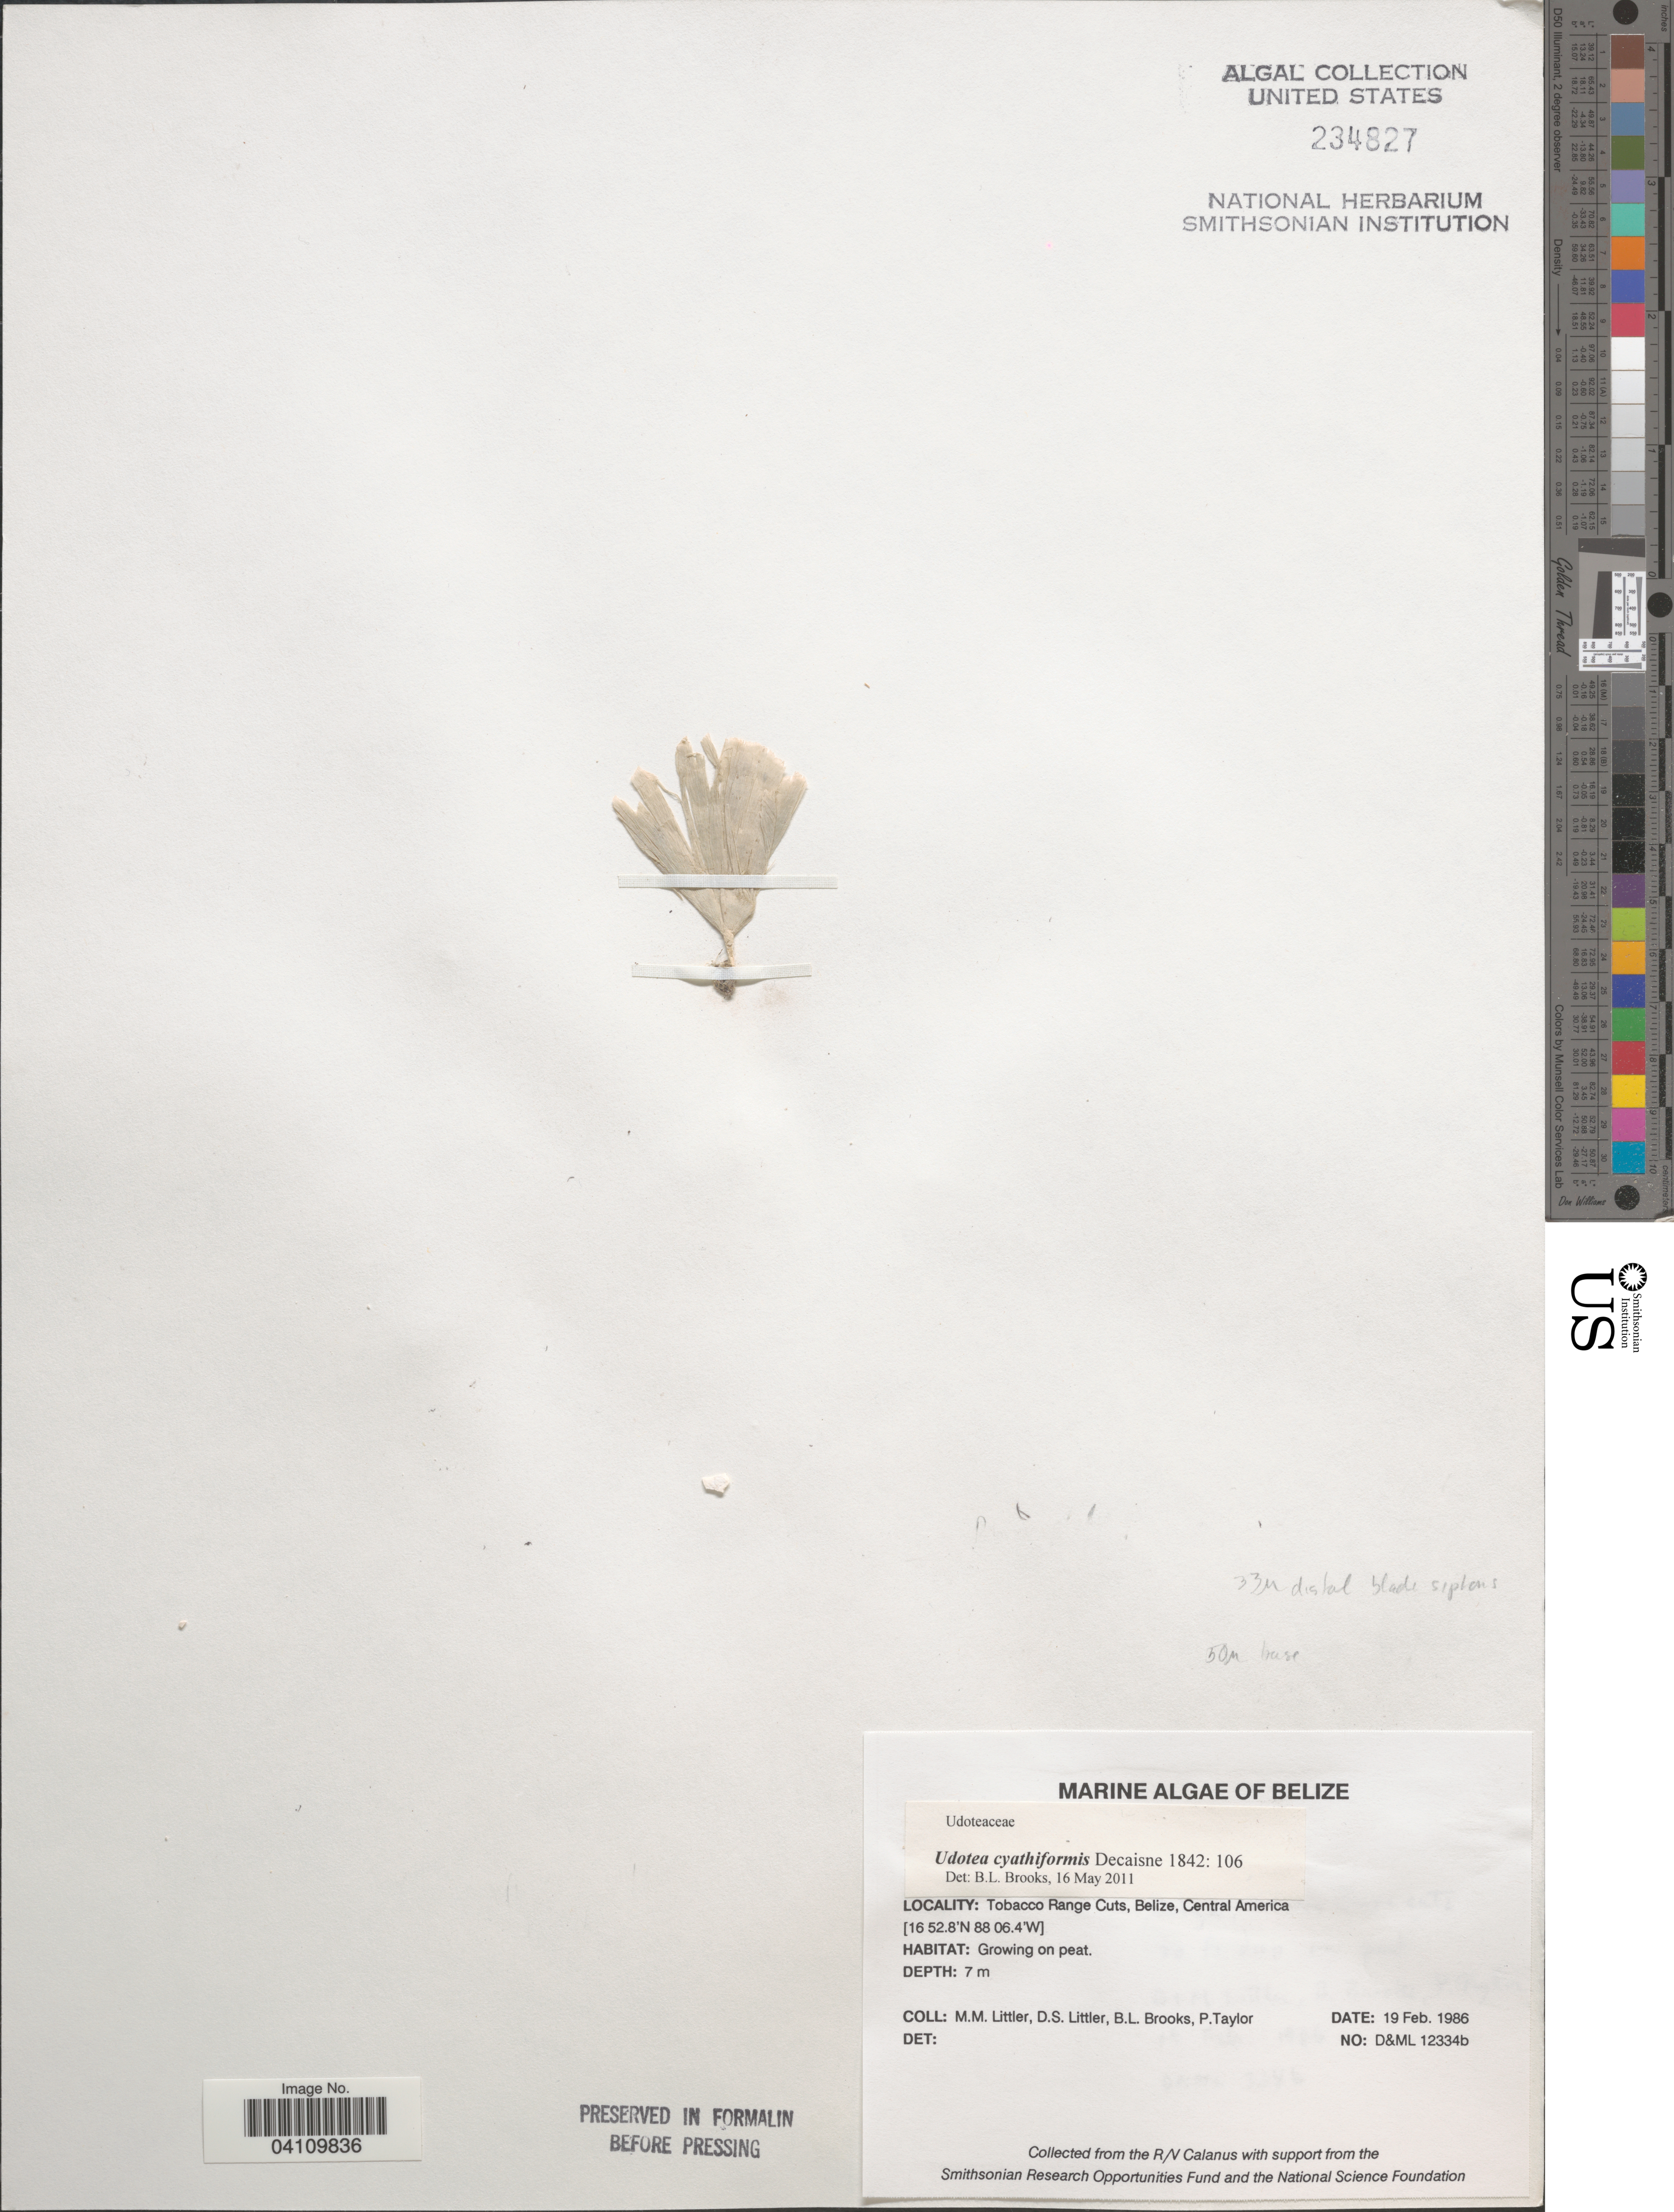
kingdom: Plantae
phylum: Chlorophyta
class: Ulvophyceae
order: Bryopsidales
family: Udoteaceae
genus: Udotea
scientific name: Udotea cyathiformis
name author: Decne.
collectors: D. S. Littler, B. Brooks & P. Taylor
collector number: D&ML 12334b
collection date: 1986-02-19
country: Belize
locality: Tobacco Range Cuts.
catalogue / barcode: US 234827